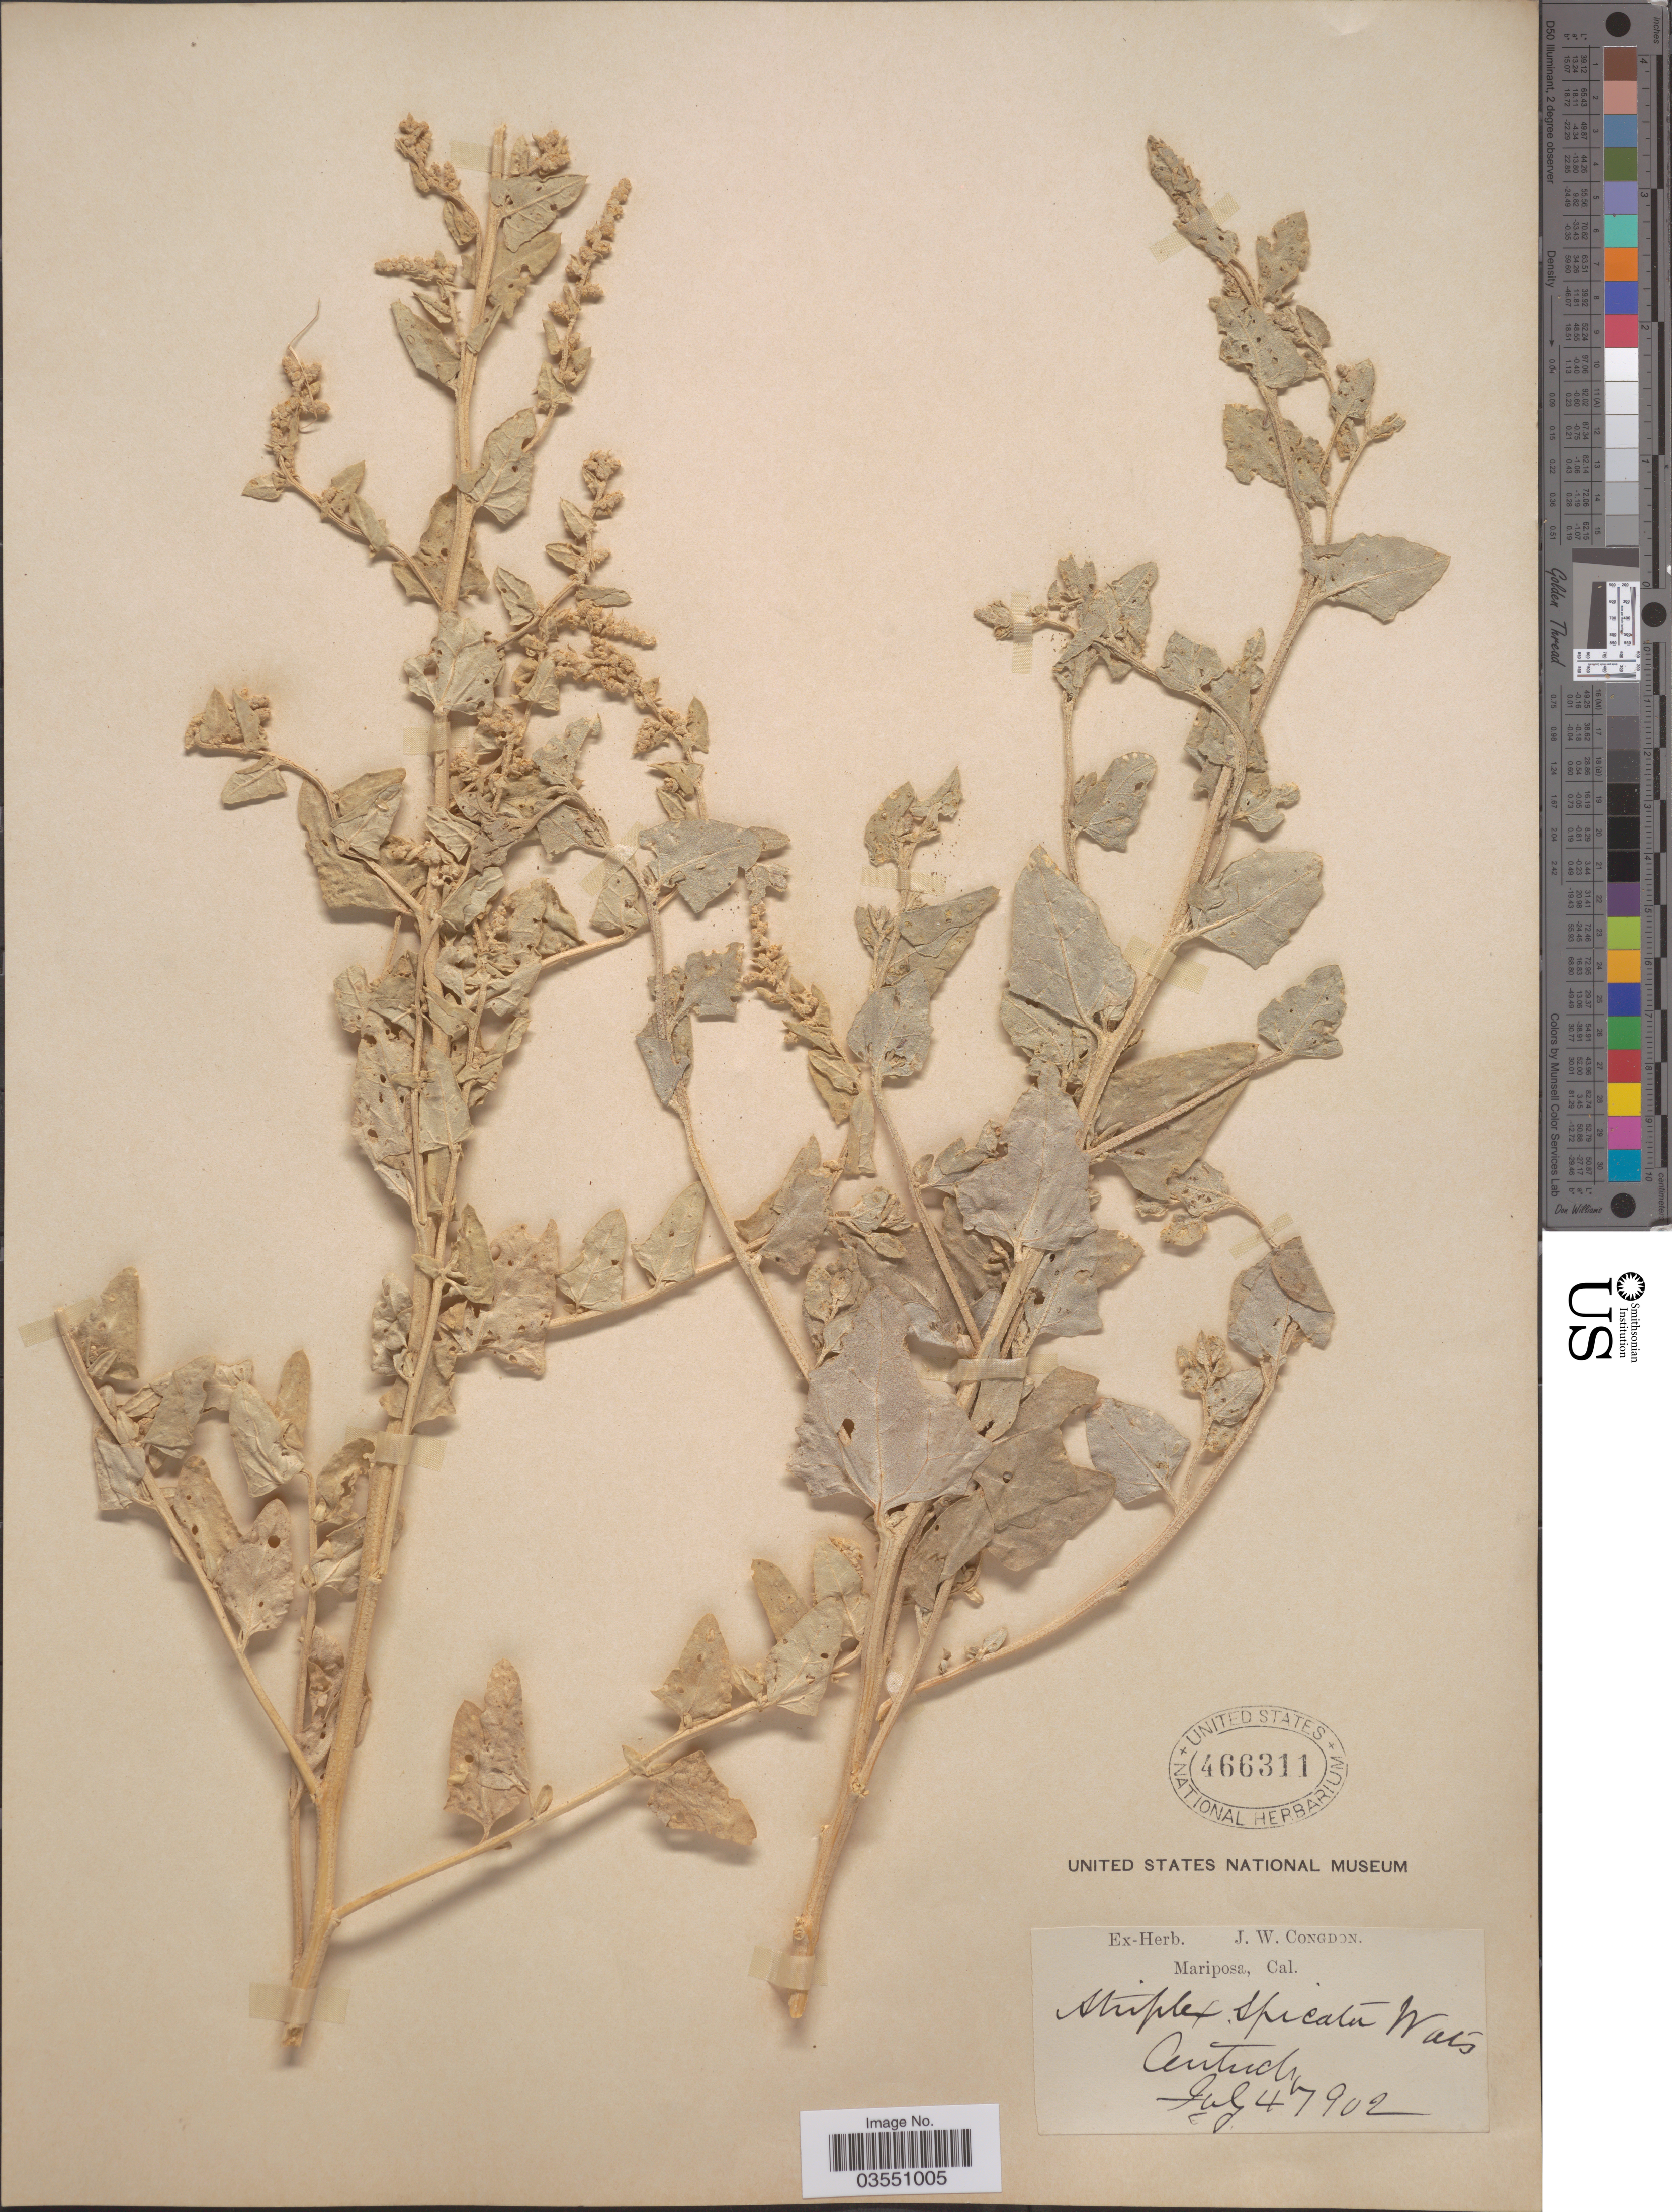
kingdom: Plantae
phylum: Tracheophyta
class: Magnoliopsida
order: Caryophyllales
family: Amaranthaceae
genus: Atriplex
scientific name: Atriplex argentea var. expansa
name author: (S. Watson) S.L. Welsh & Reveal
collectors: ex herb. J. W. Congdon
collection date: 1902-07-04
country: United States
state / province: California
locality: Antioch.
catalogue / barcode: US 466311